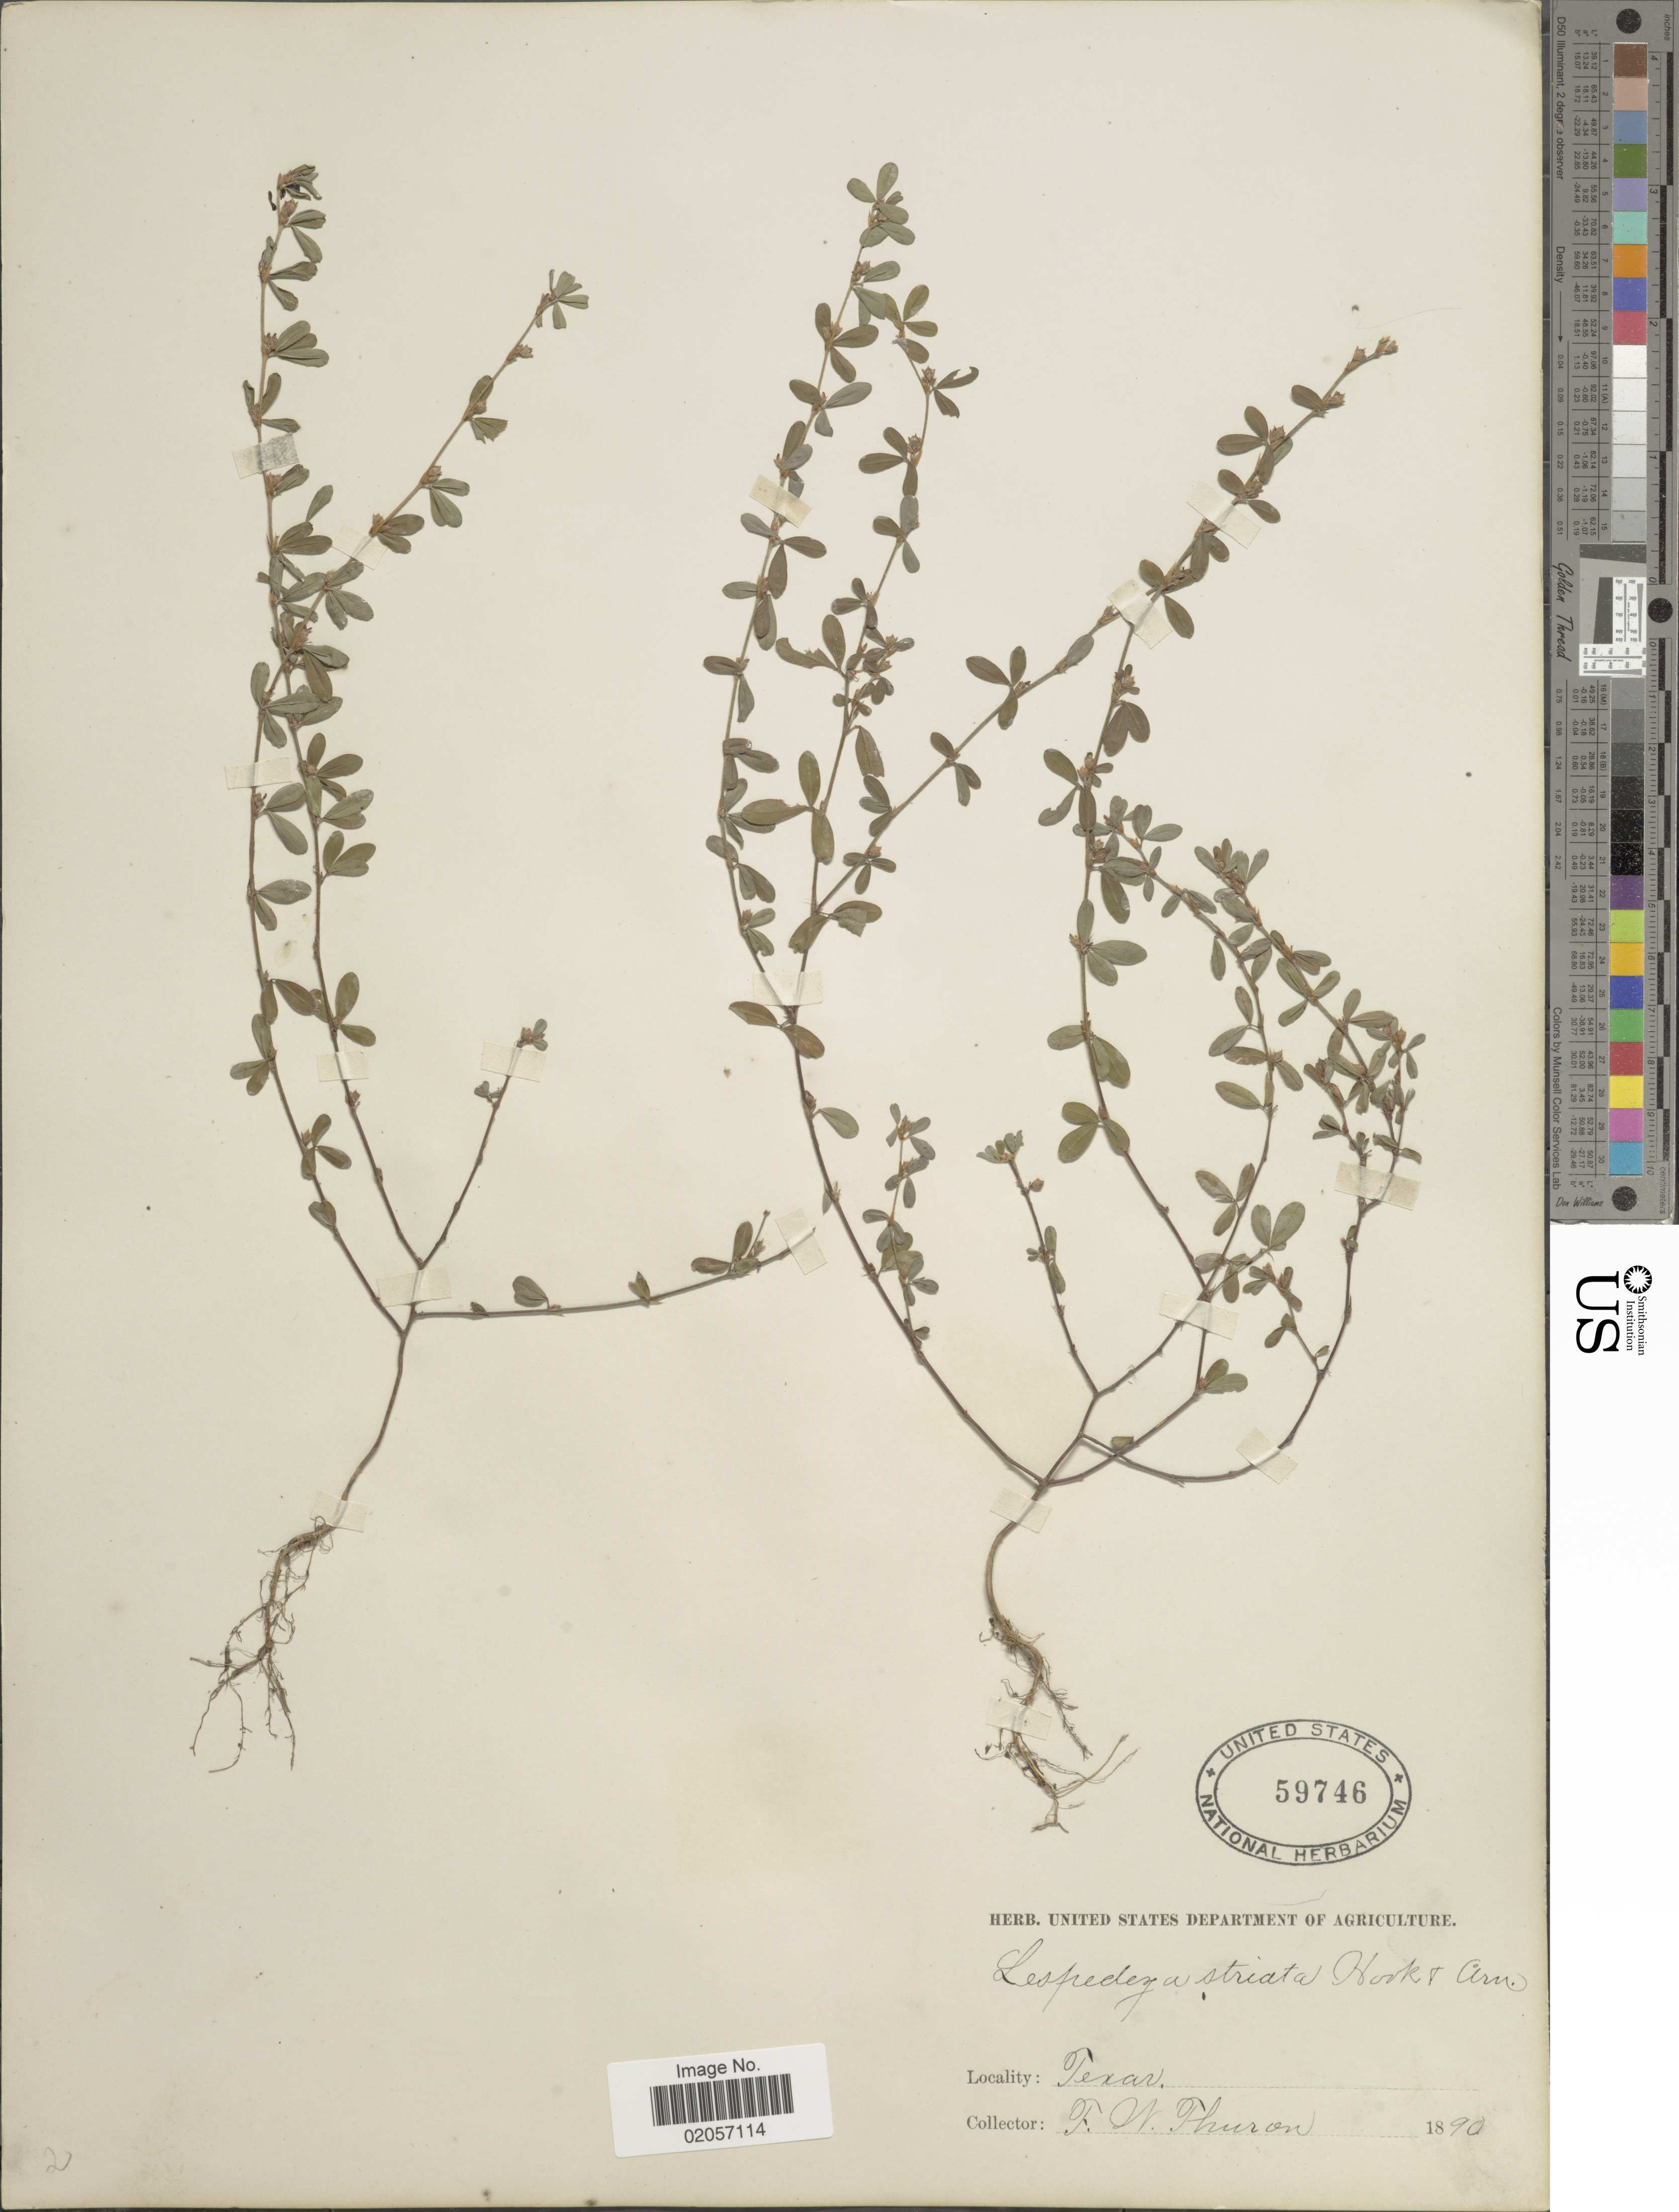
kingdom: Plantae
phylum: Tracheophyta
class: Magnoliopsida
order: Fabales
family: Fabaceae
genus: Kummerowia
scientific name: Kummerowia striata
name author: (Thunb.) Schindl.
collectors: F. W. Thurow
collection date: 1890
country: United States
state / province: Texas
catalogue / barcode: US 59746